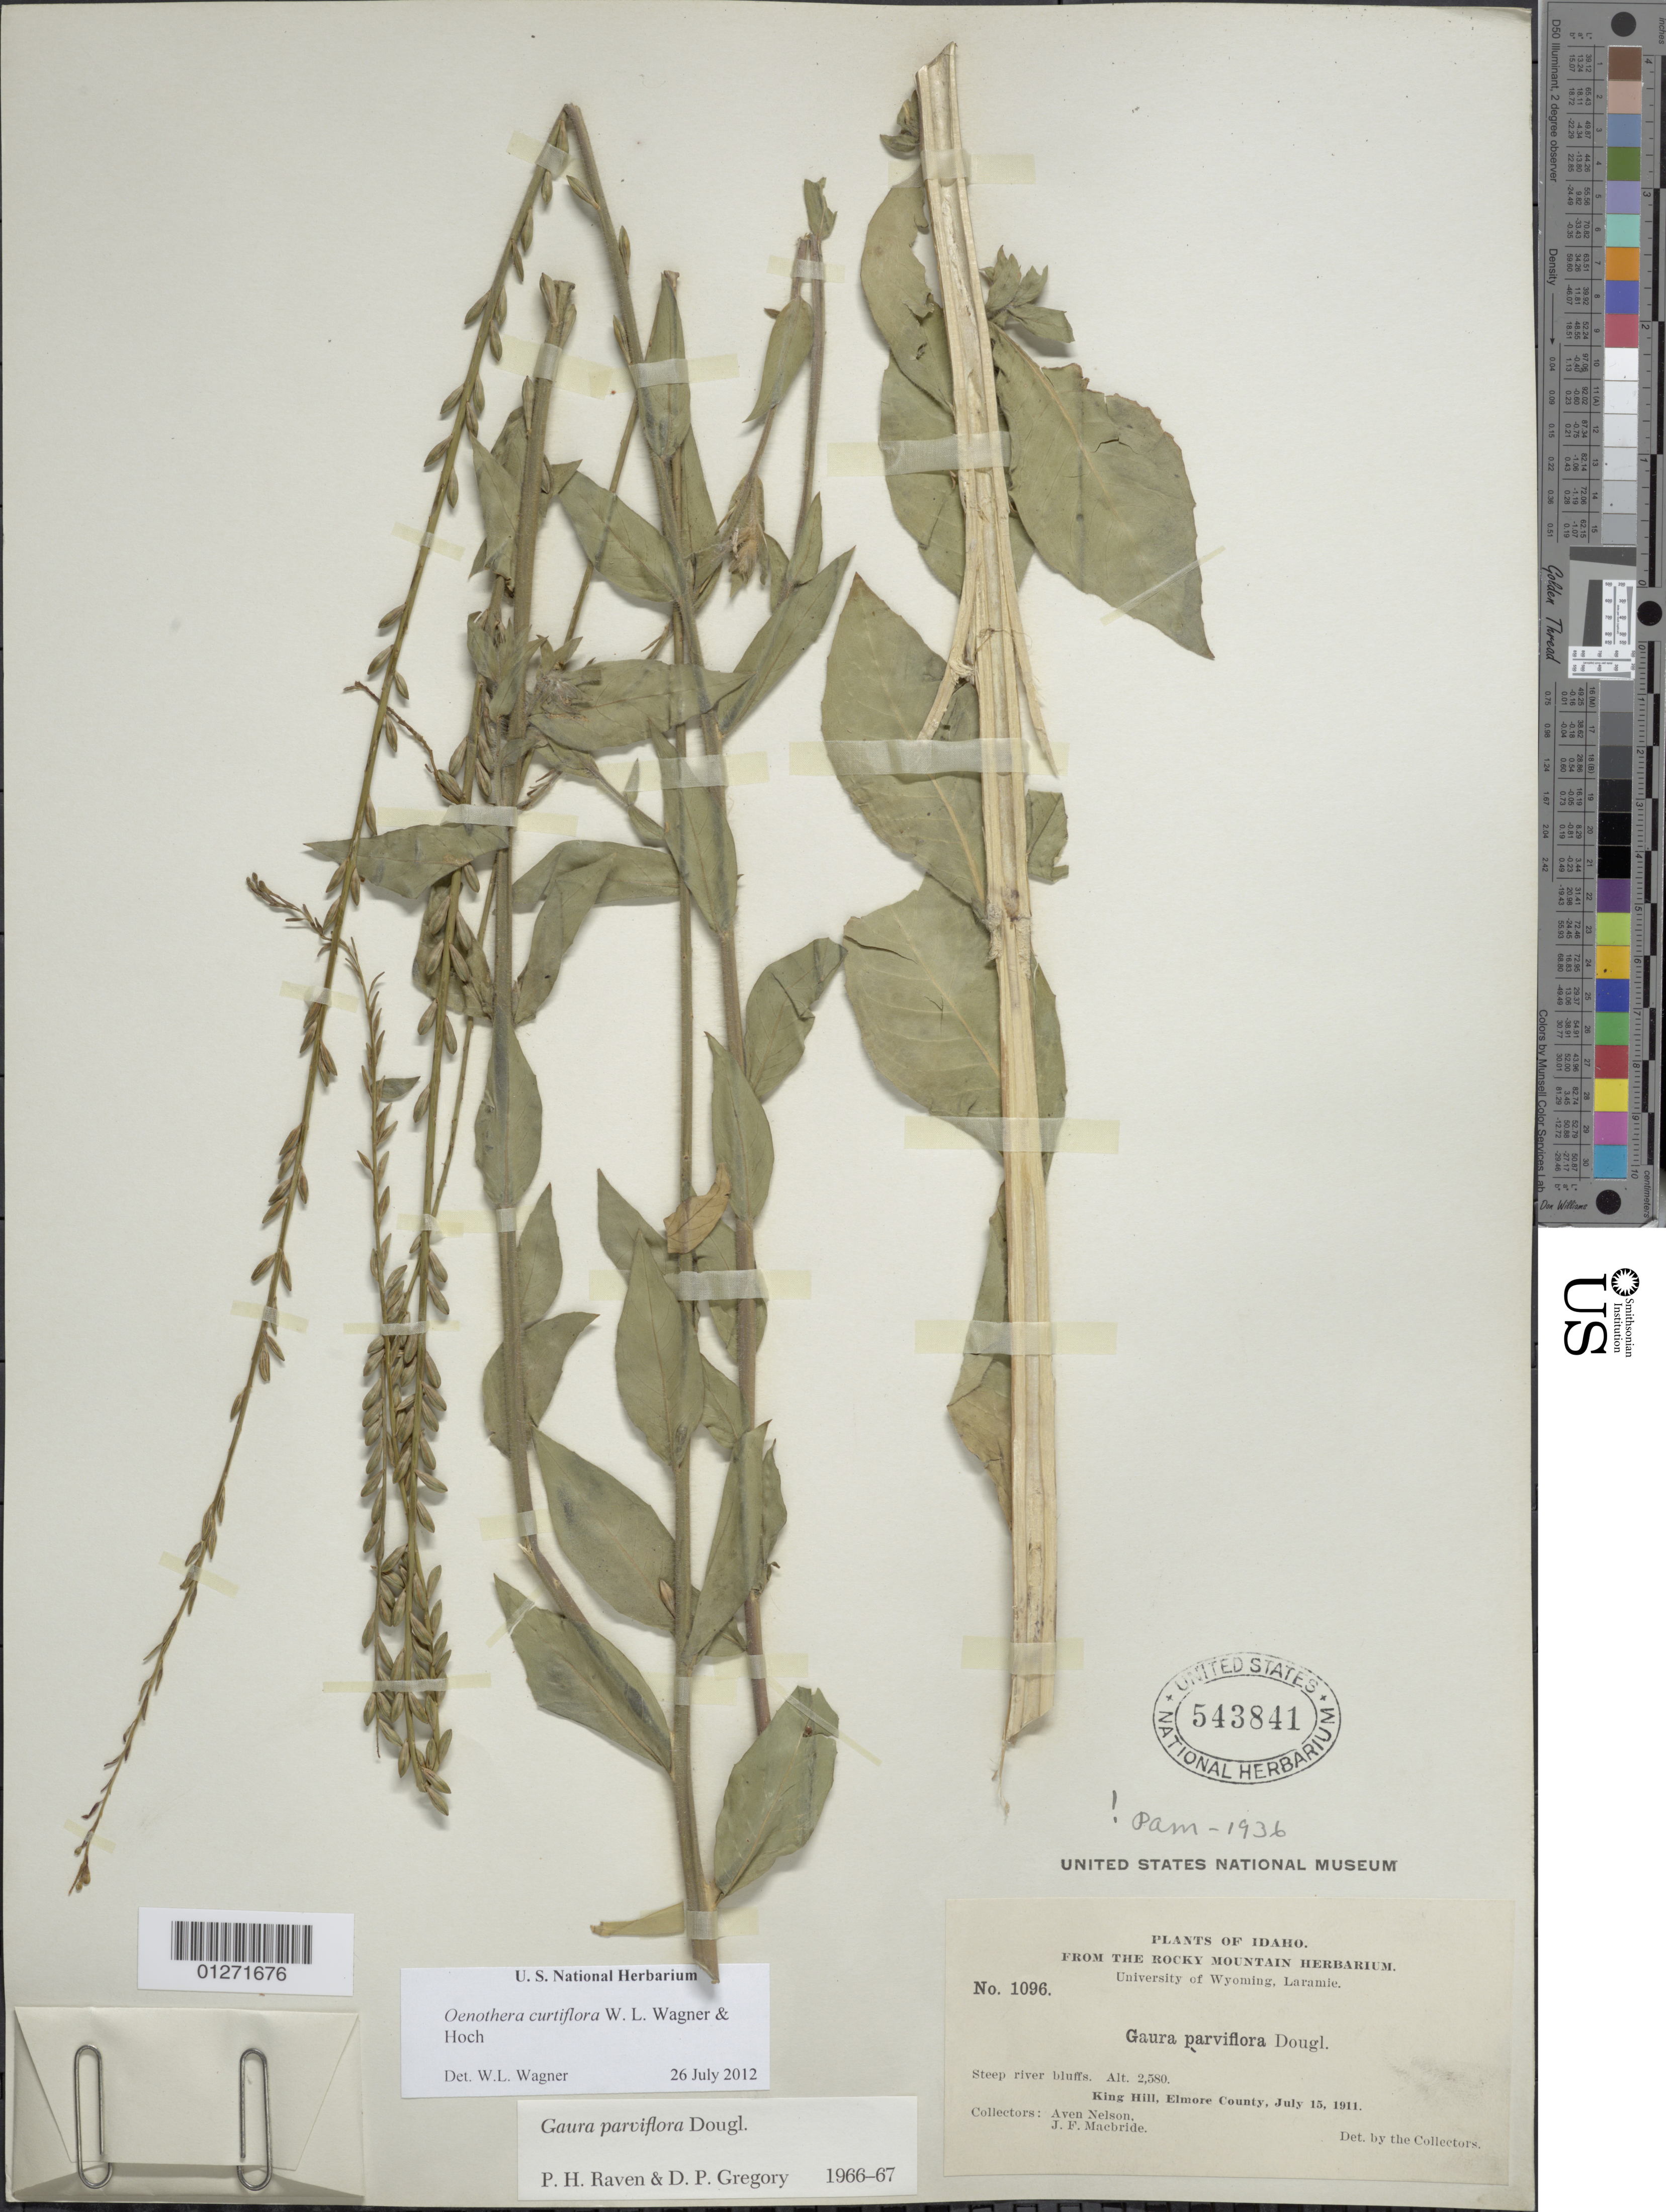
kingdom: Plantae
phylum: Tracheophyta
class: Magnoliopsida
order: Myrtales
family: Onagraceae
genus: Oenothera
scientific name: Oenothera curtiflora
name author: W.L. Wagner & Hoch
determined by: Wagner, W. L., (BOT), Smithsonian Institution - National Museum of Natural History (UNITED STATES)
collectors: A. Nelson & J. F. Macbride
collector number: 1096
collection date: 1911-07-15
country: United States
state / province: Idaho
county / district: Elmore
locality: King Hill.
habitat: Steep river bluffs.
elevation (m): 786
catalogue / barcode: US 543841